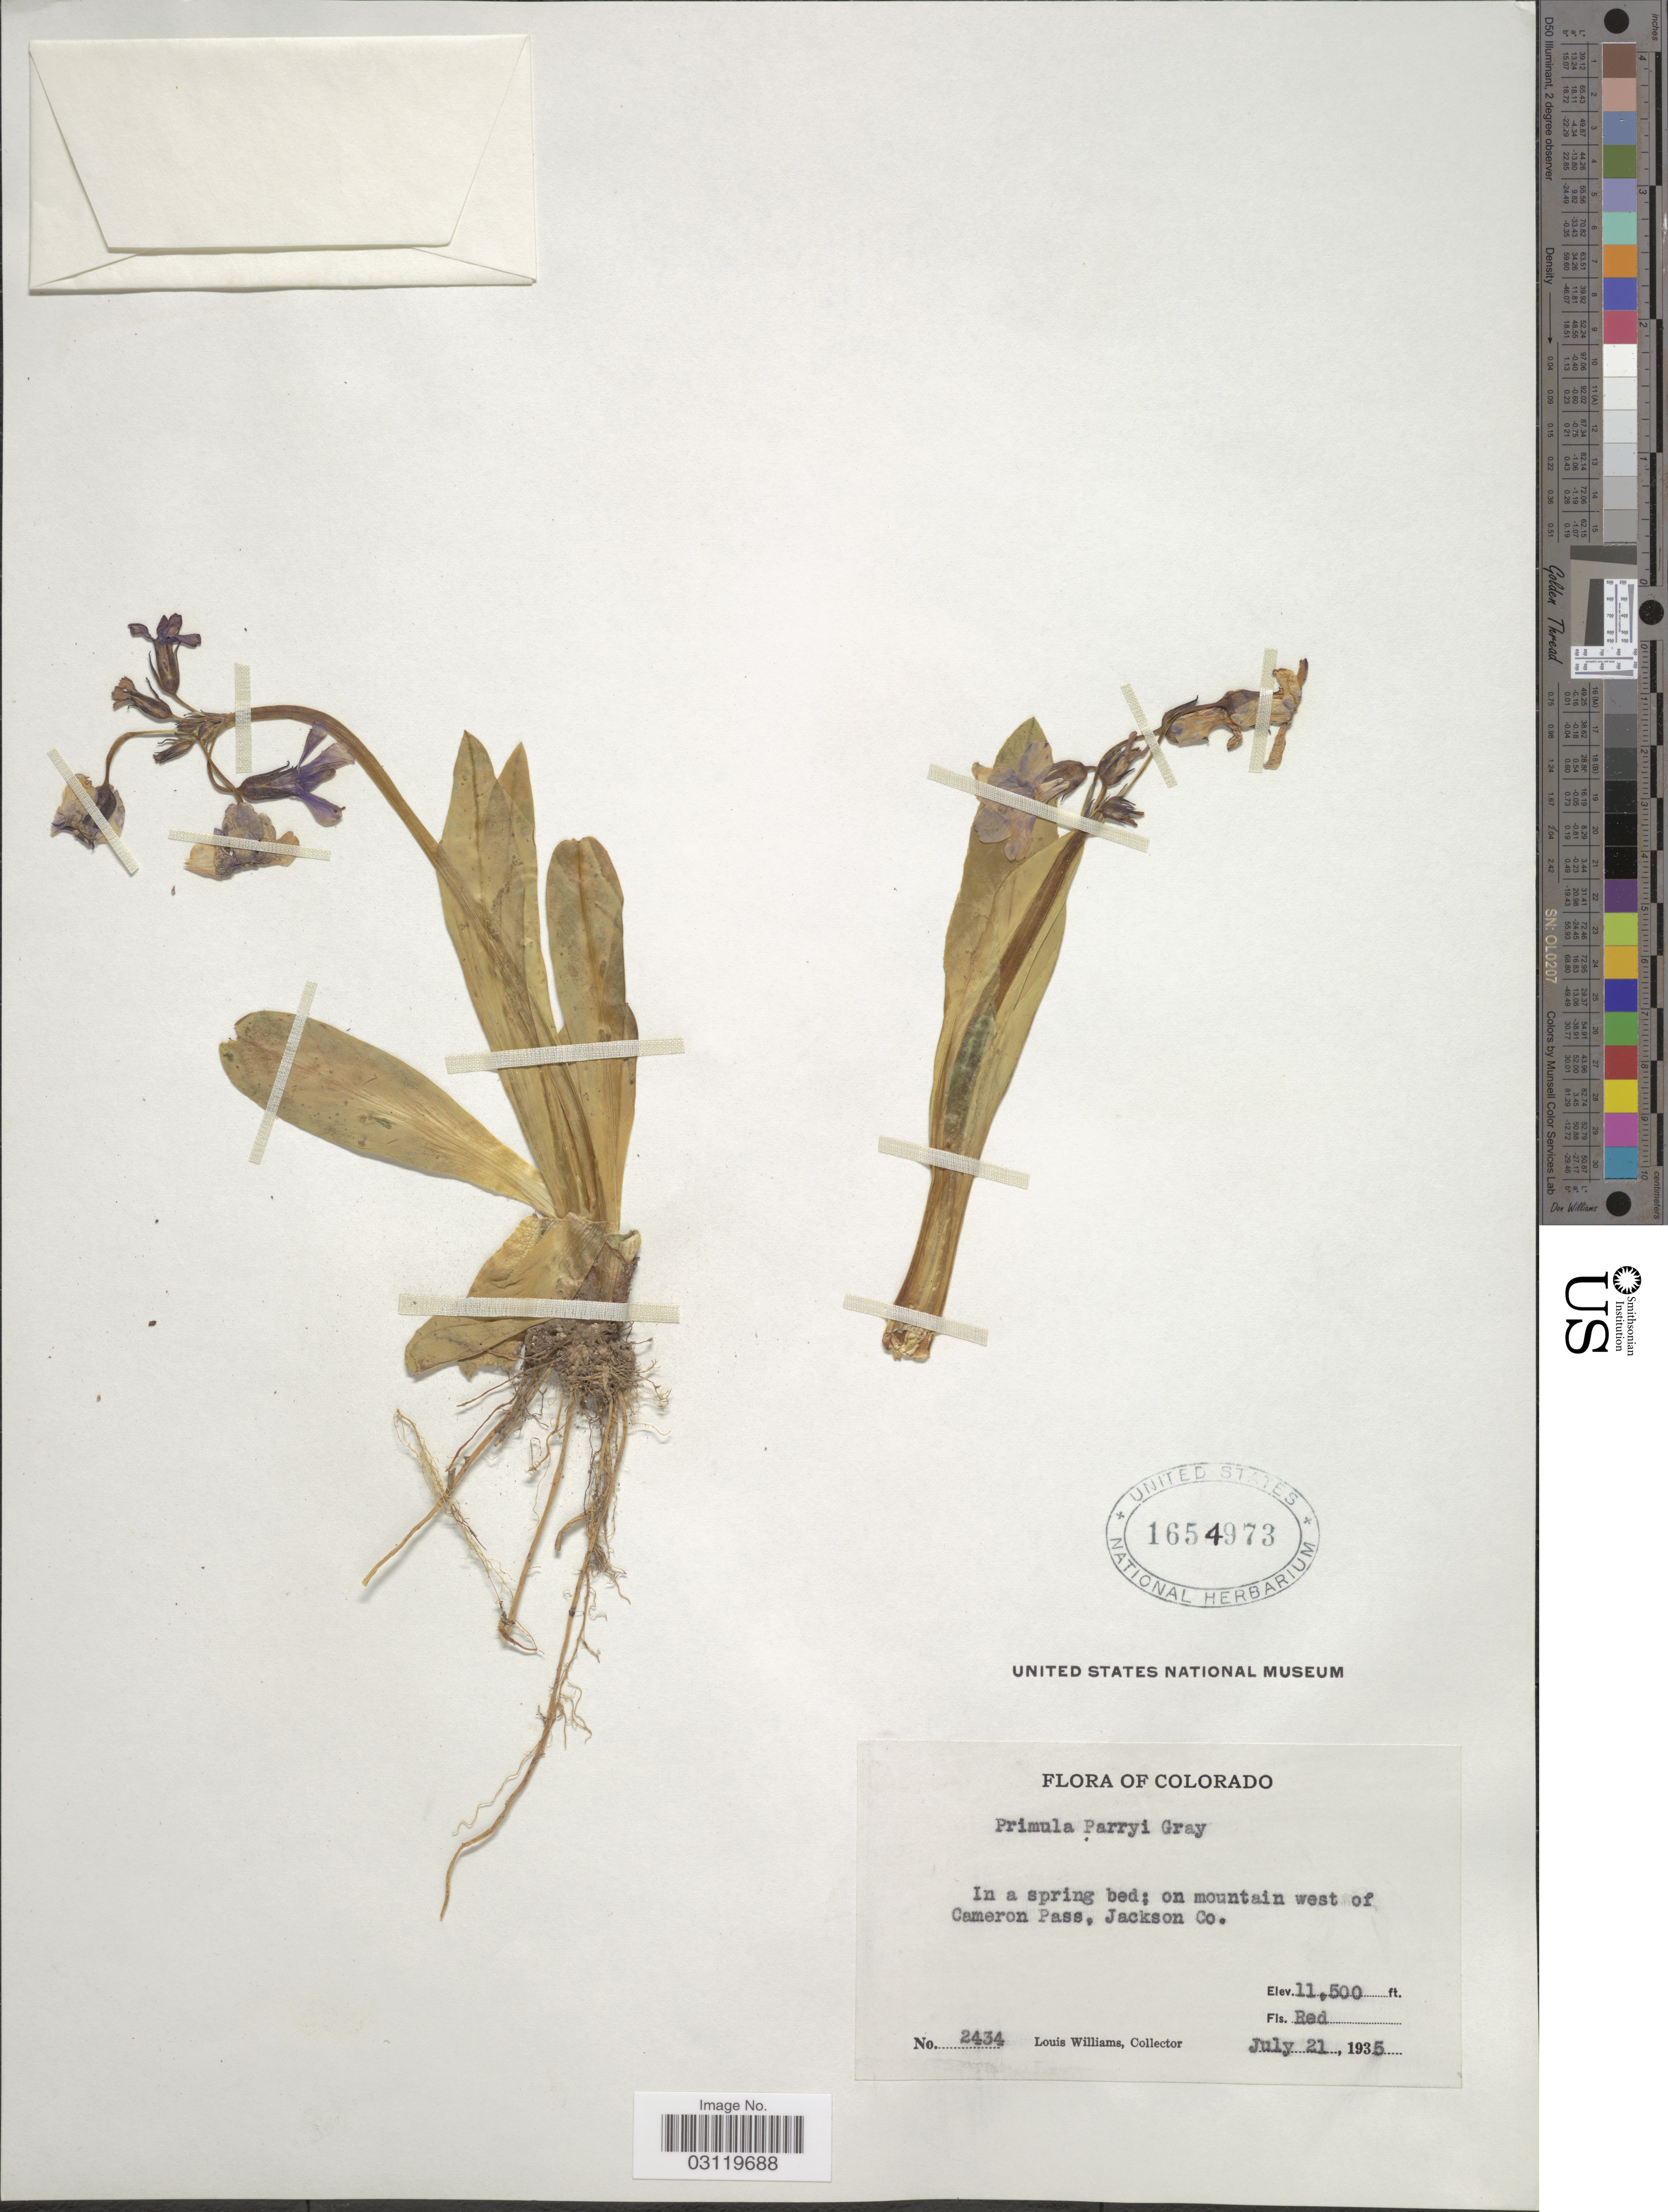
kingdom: Plantae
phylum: Tracheophyta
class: Magnoliopsida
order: Ericales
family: Primulaceae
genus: Primula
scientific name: Primula parryi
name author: A. Gray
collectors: L. O. Williams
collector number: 2434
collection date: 1935-07-21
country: United States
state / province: Colorado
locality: In a spring bed; on mountain west of Cameron Pass, Jackson Co.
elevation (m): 3505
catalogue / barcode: US 1654973